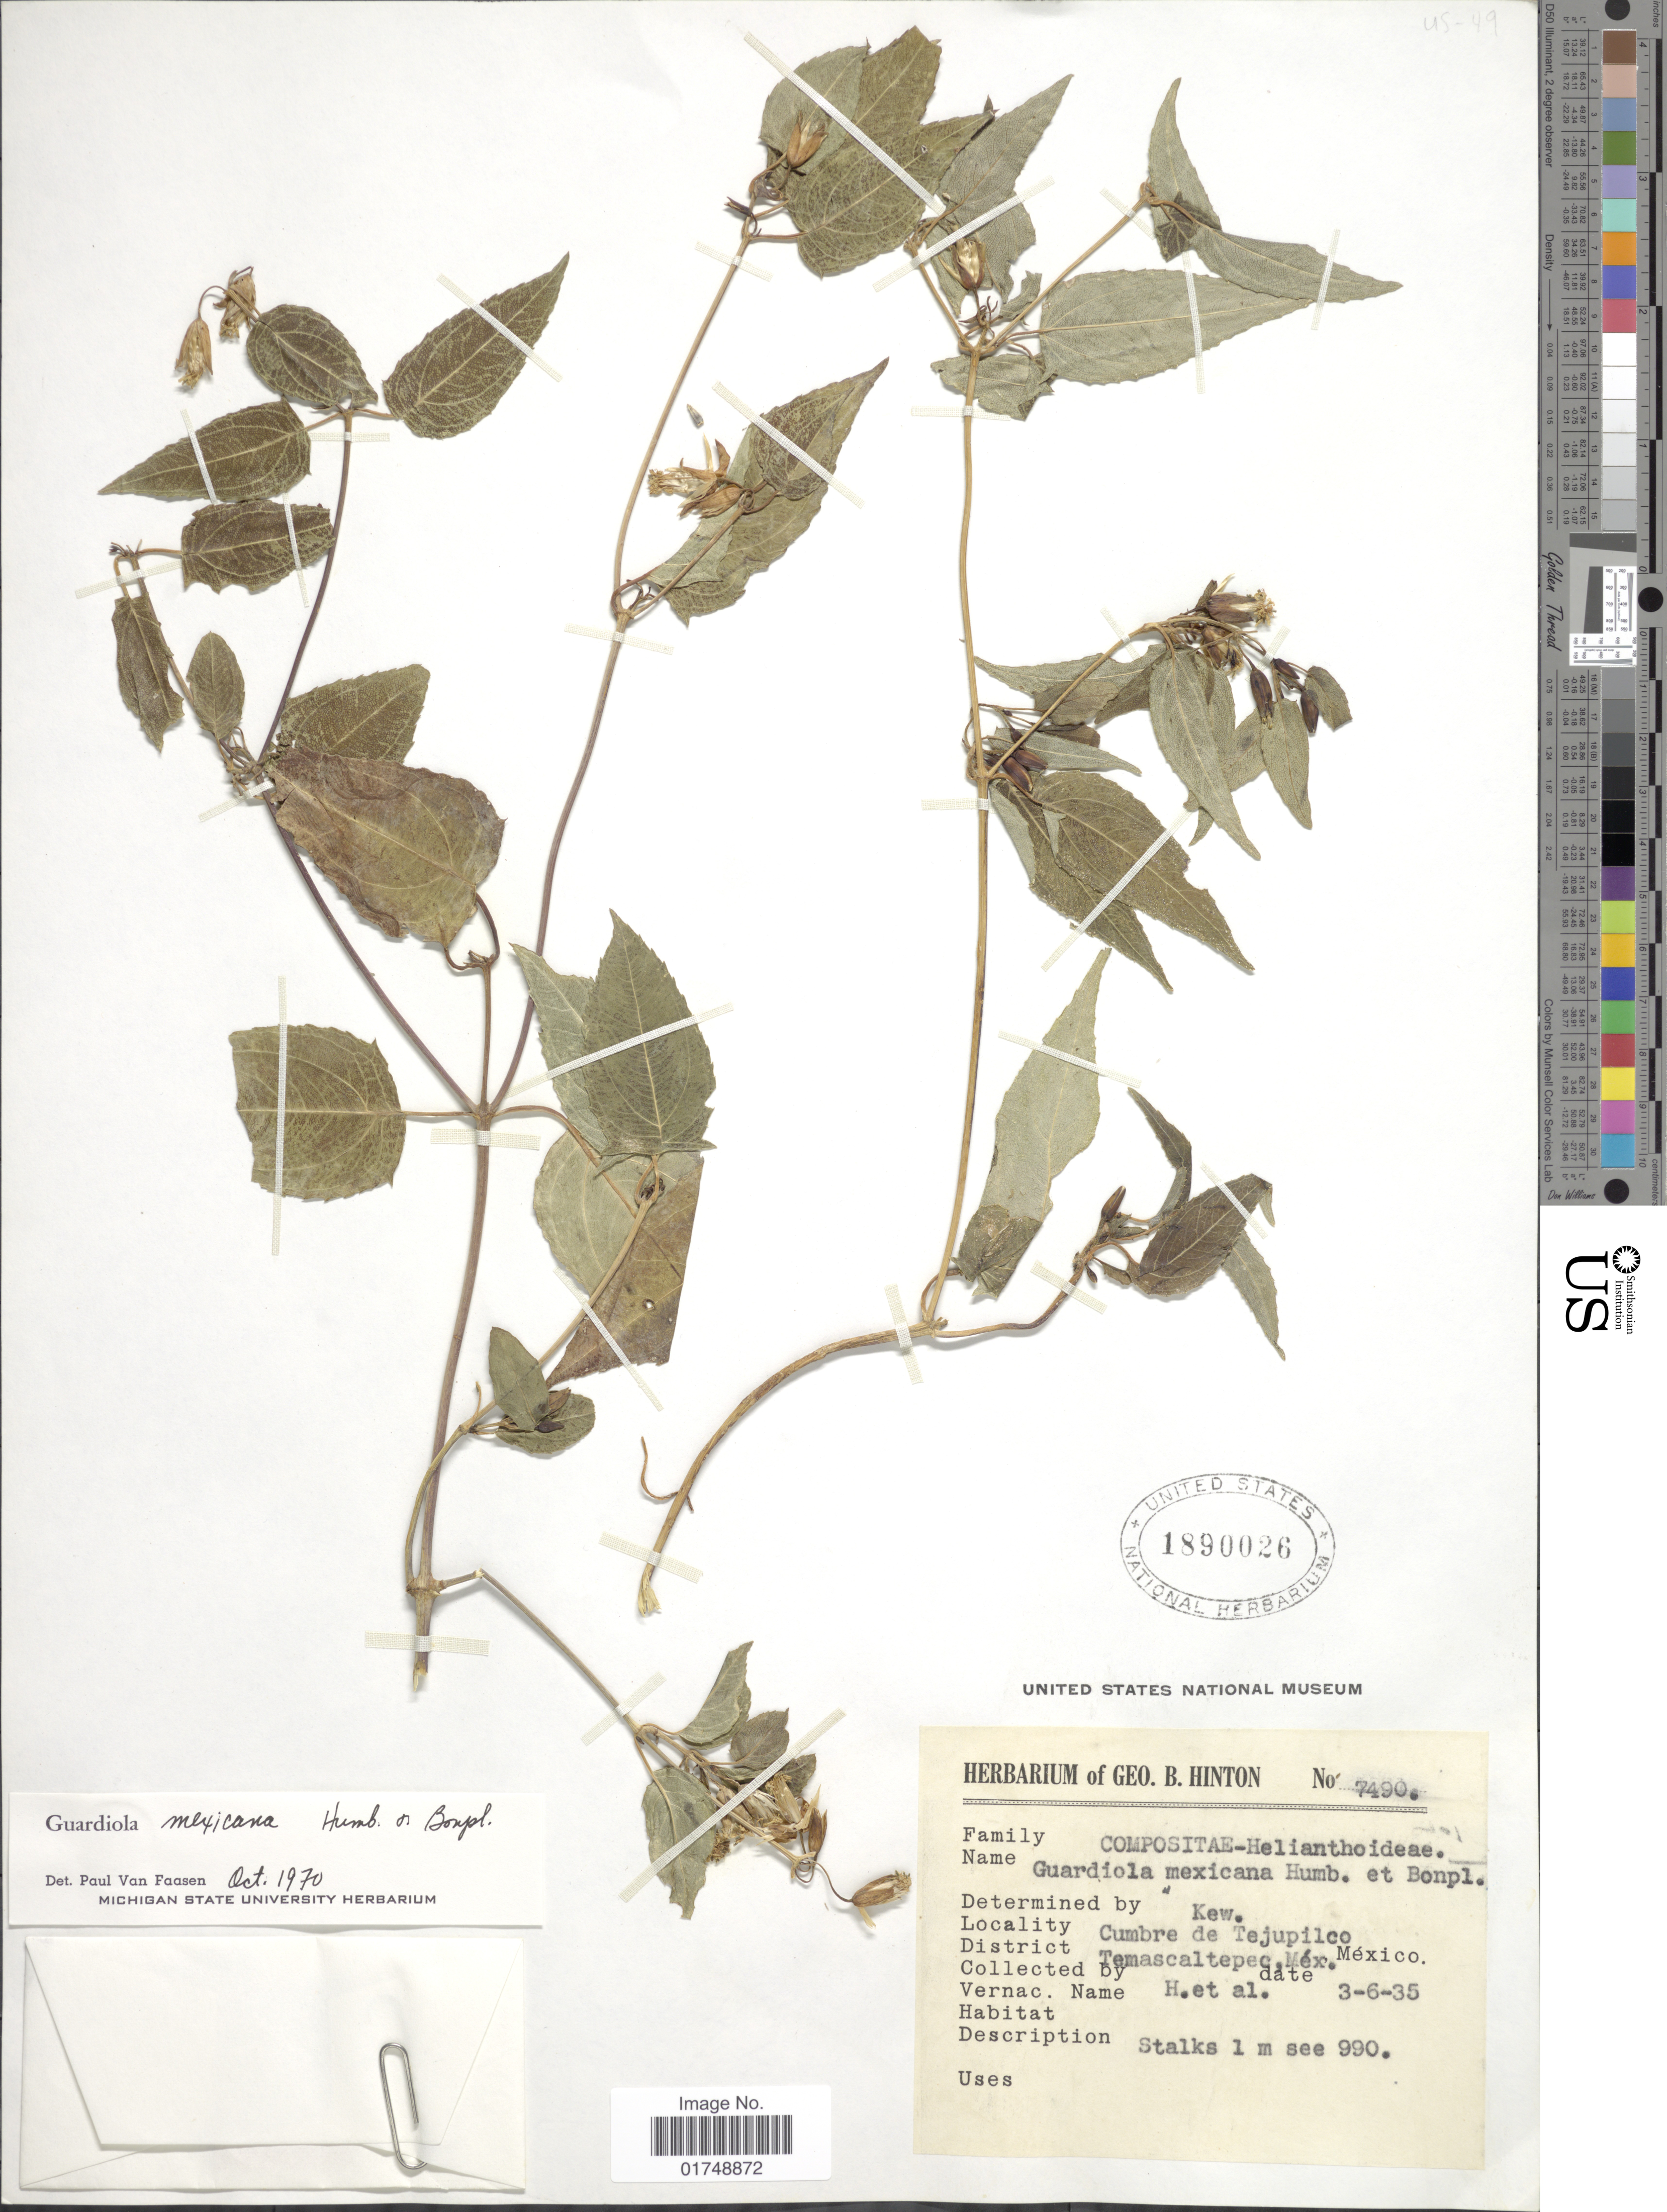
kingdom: Plantae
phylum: Tracheophyta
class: Magnoliopsida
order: Asterales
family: Asteraceae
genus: Guardiola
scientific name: Guardiola mexicana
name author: Humb. & Bonpl.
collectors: G. B. Hinton & et al.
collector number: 7490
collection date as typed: Transcribed d/m/y: 3/6/35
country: Mexico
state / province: México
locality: Cumbre de Tejupilco. District Temascaltepec, mex.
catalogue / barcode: US 1890026